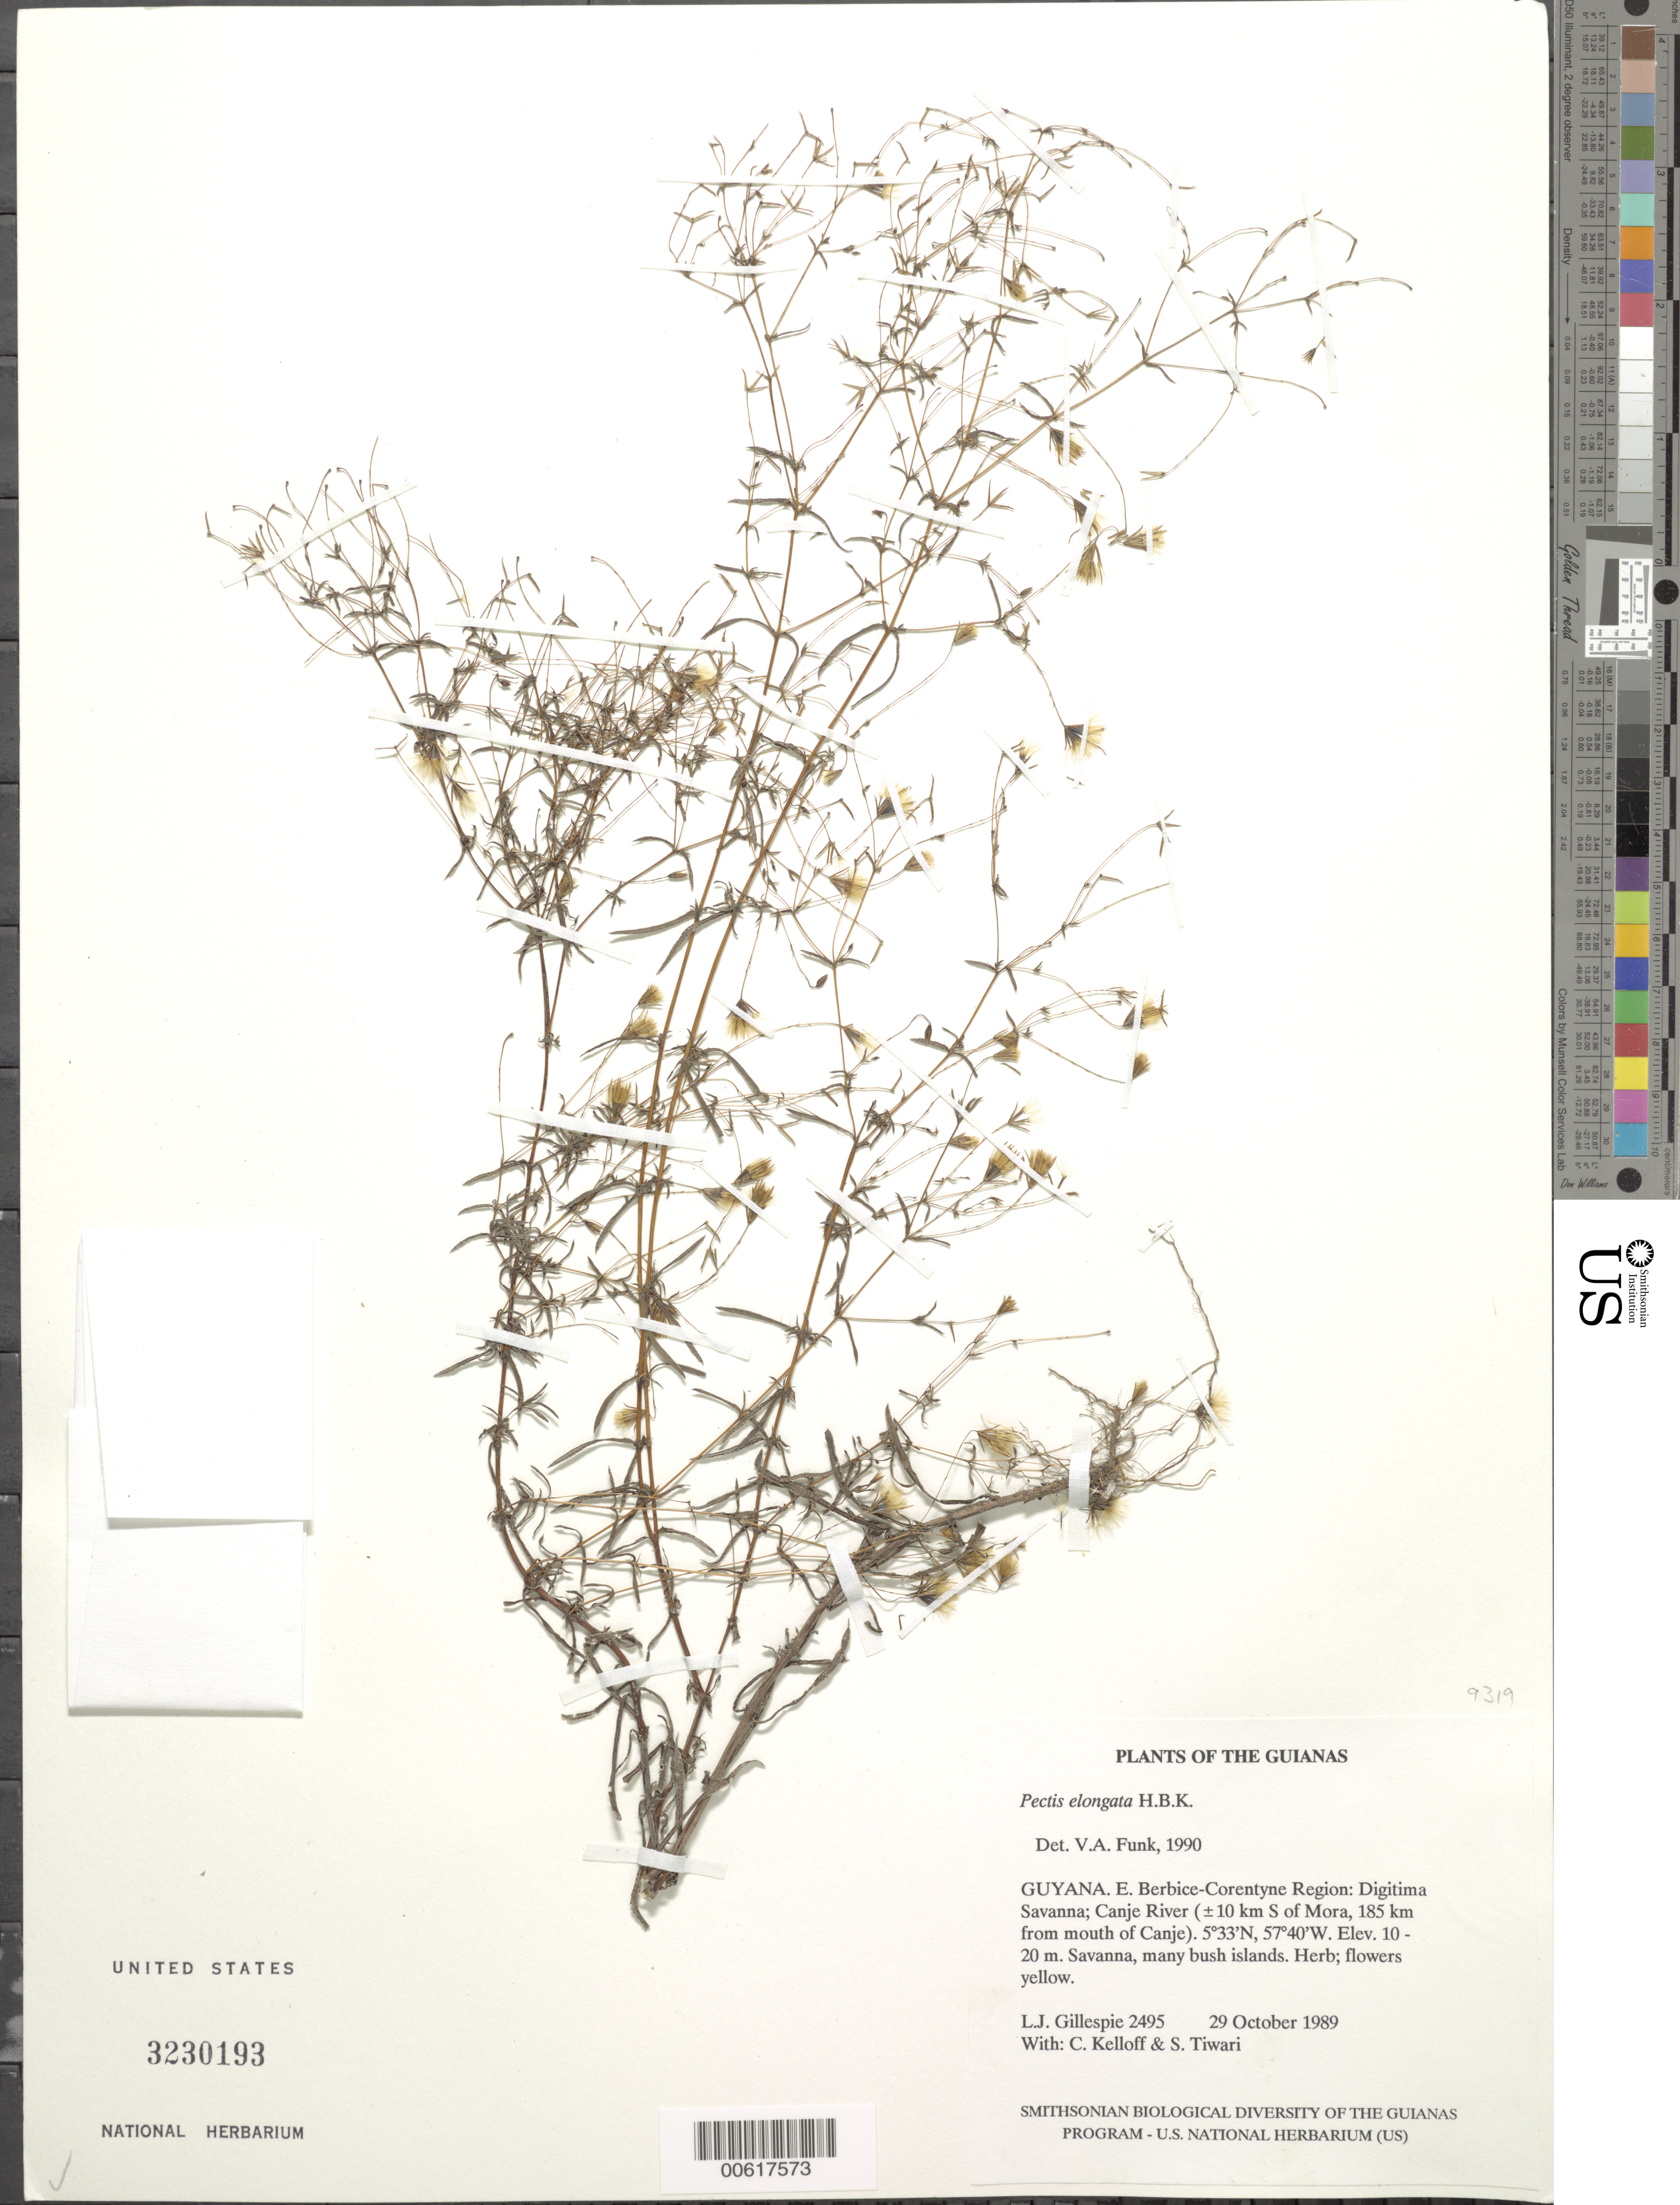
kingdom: Plantae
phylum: Tracheophyta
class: Magnoliopsida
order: Asterales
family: Asteraceae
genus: Pectis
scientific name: Pectis elongata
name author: Kunth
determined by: Funk, Vicki A., (BOT), Smithsonian Institution - National Museum of Natural History (UNITED STATES)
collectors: L. J. Gillespie, C. L. Kelloff & S. Tiwari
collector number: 2495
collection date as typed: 29 October 1989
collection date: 1989-10-29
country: Guyana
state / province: E. Berbice-Corentyne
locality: Digitima Savanna, Canje River ±20 km S of Mora, 185 km from mouth of Canje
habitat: Savanna, many bush islands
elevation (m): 10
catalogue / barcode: US 3230193